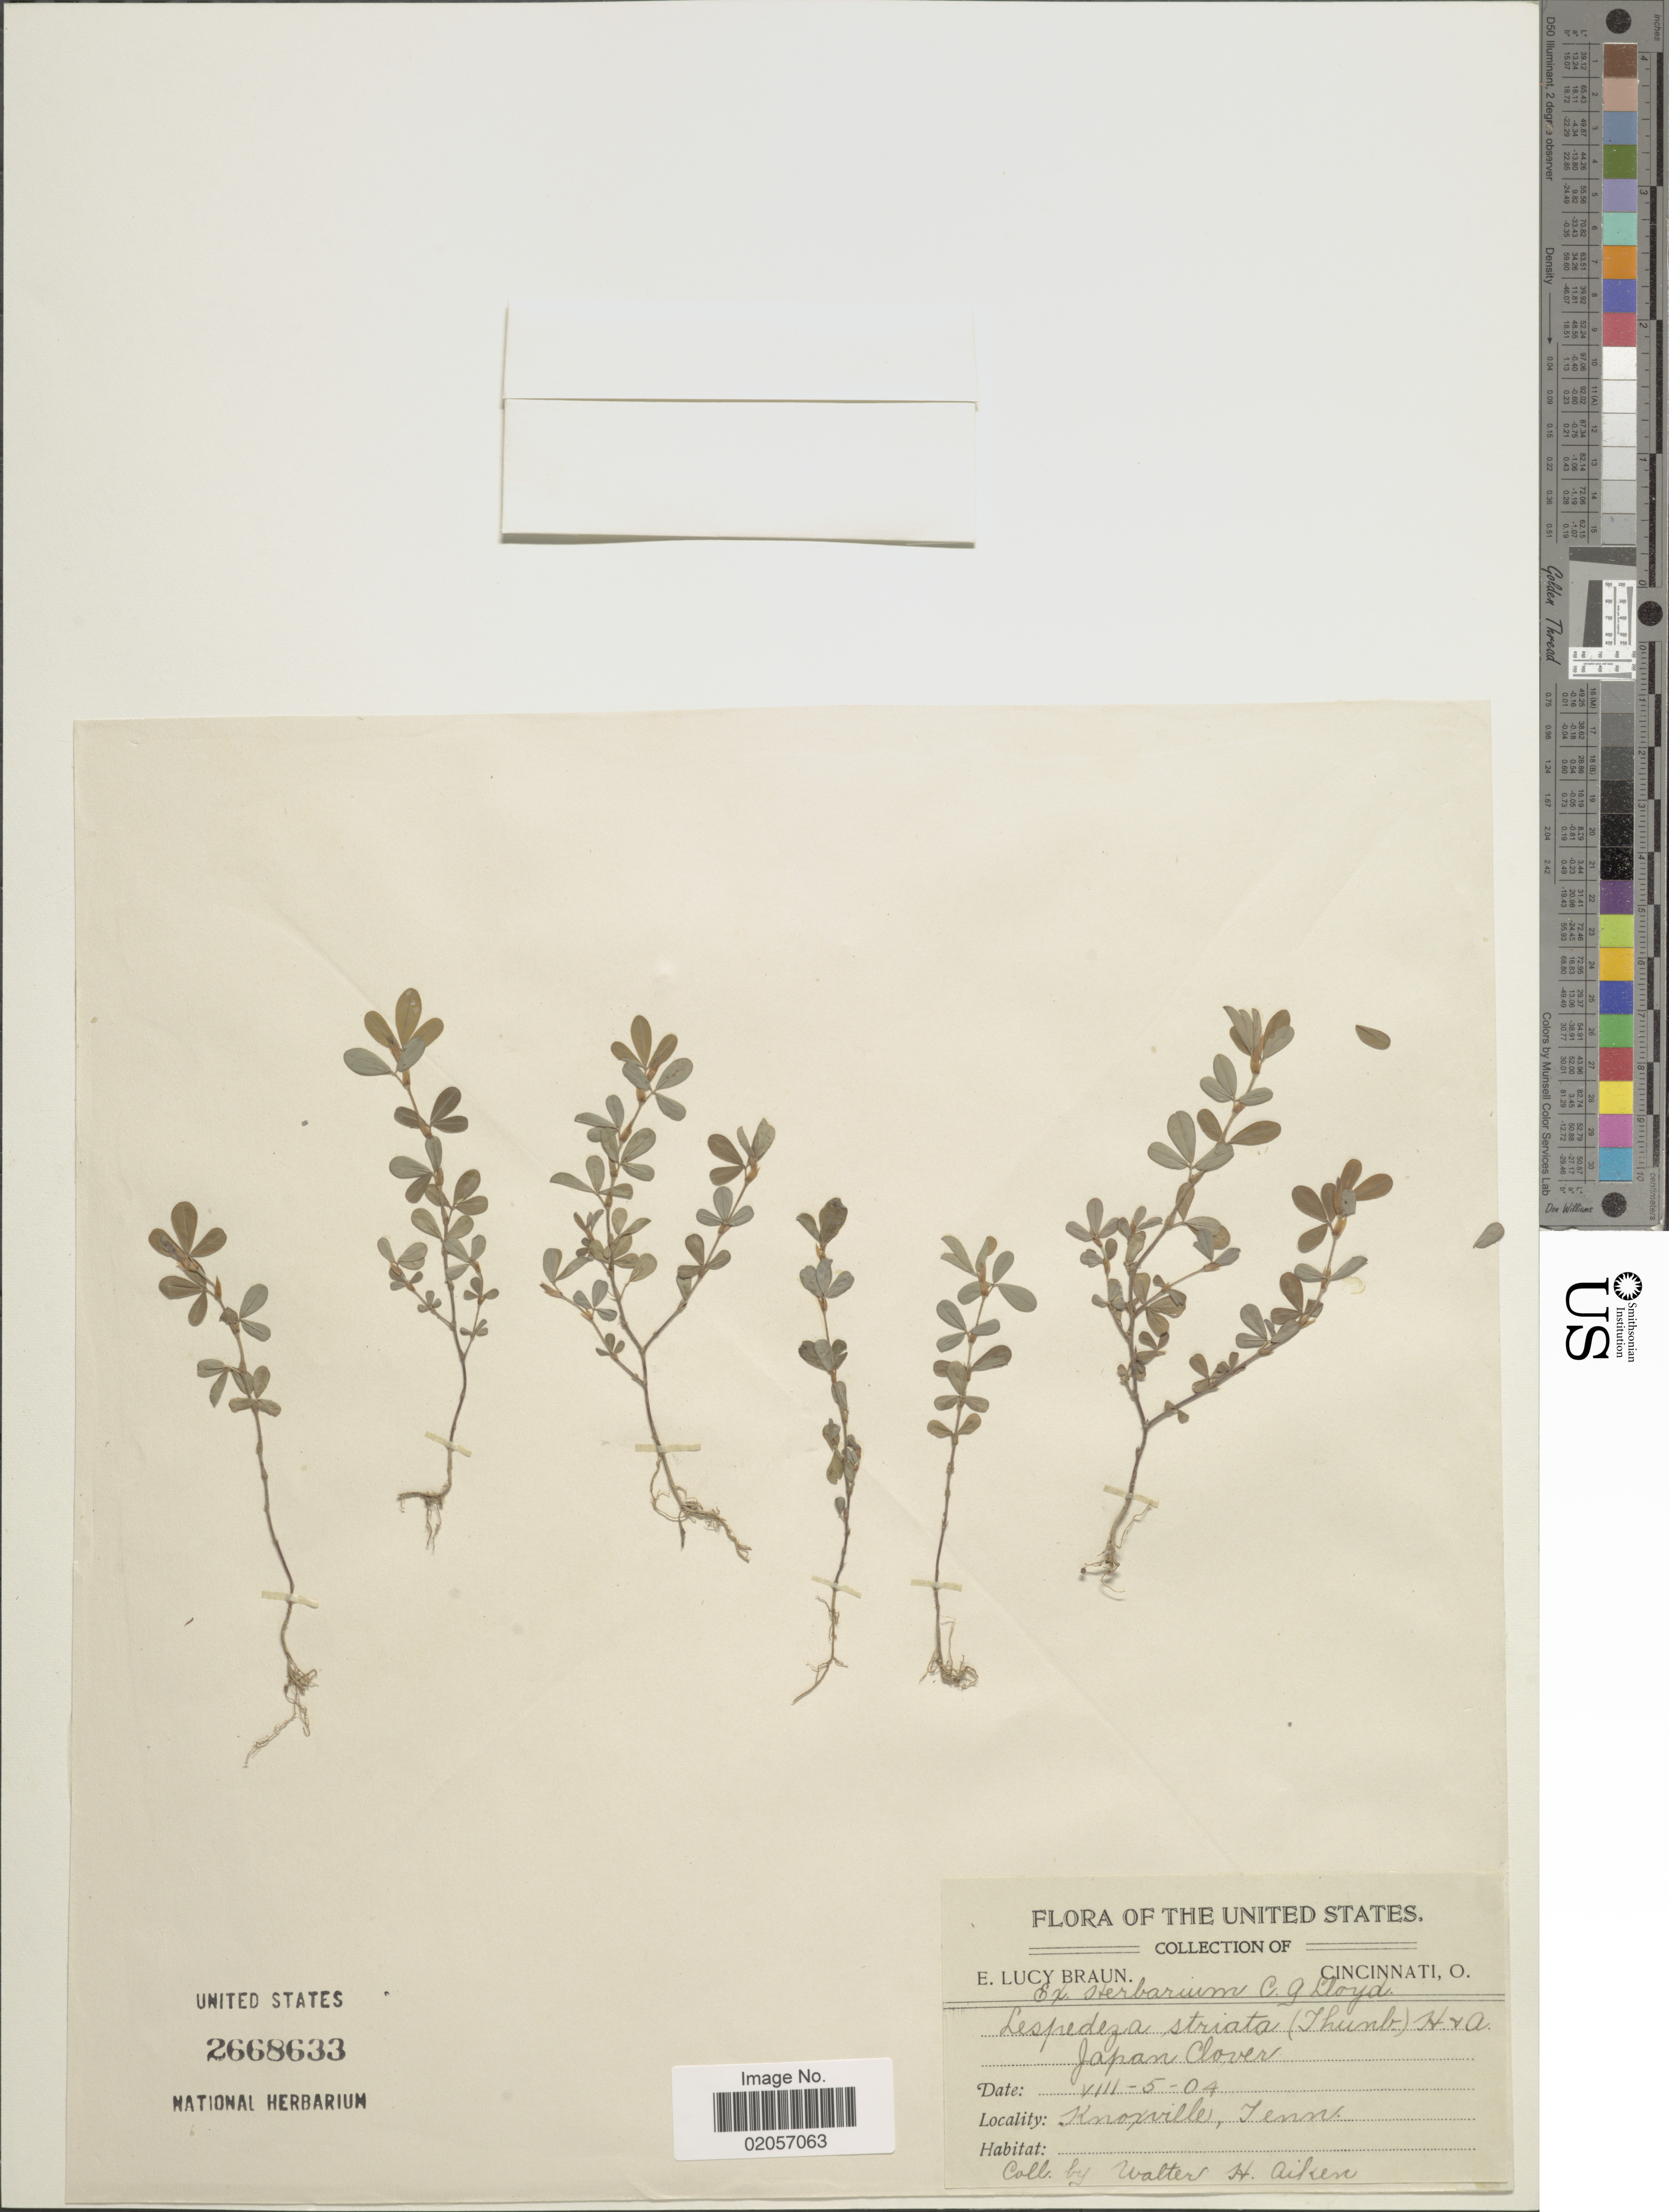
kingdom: Plantae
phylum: Tracheophyta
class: Magnoliopsida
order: Fabales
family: Fabaceae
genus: Kummerowia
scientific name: Kummerowia striata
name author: (Thunb.) Schindl.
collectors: E. L. Braun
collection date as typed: Transcribed d/m/y: 5/8/04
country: United States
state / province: Tennessee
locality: Knoxville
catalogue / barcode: US 2668633